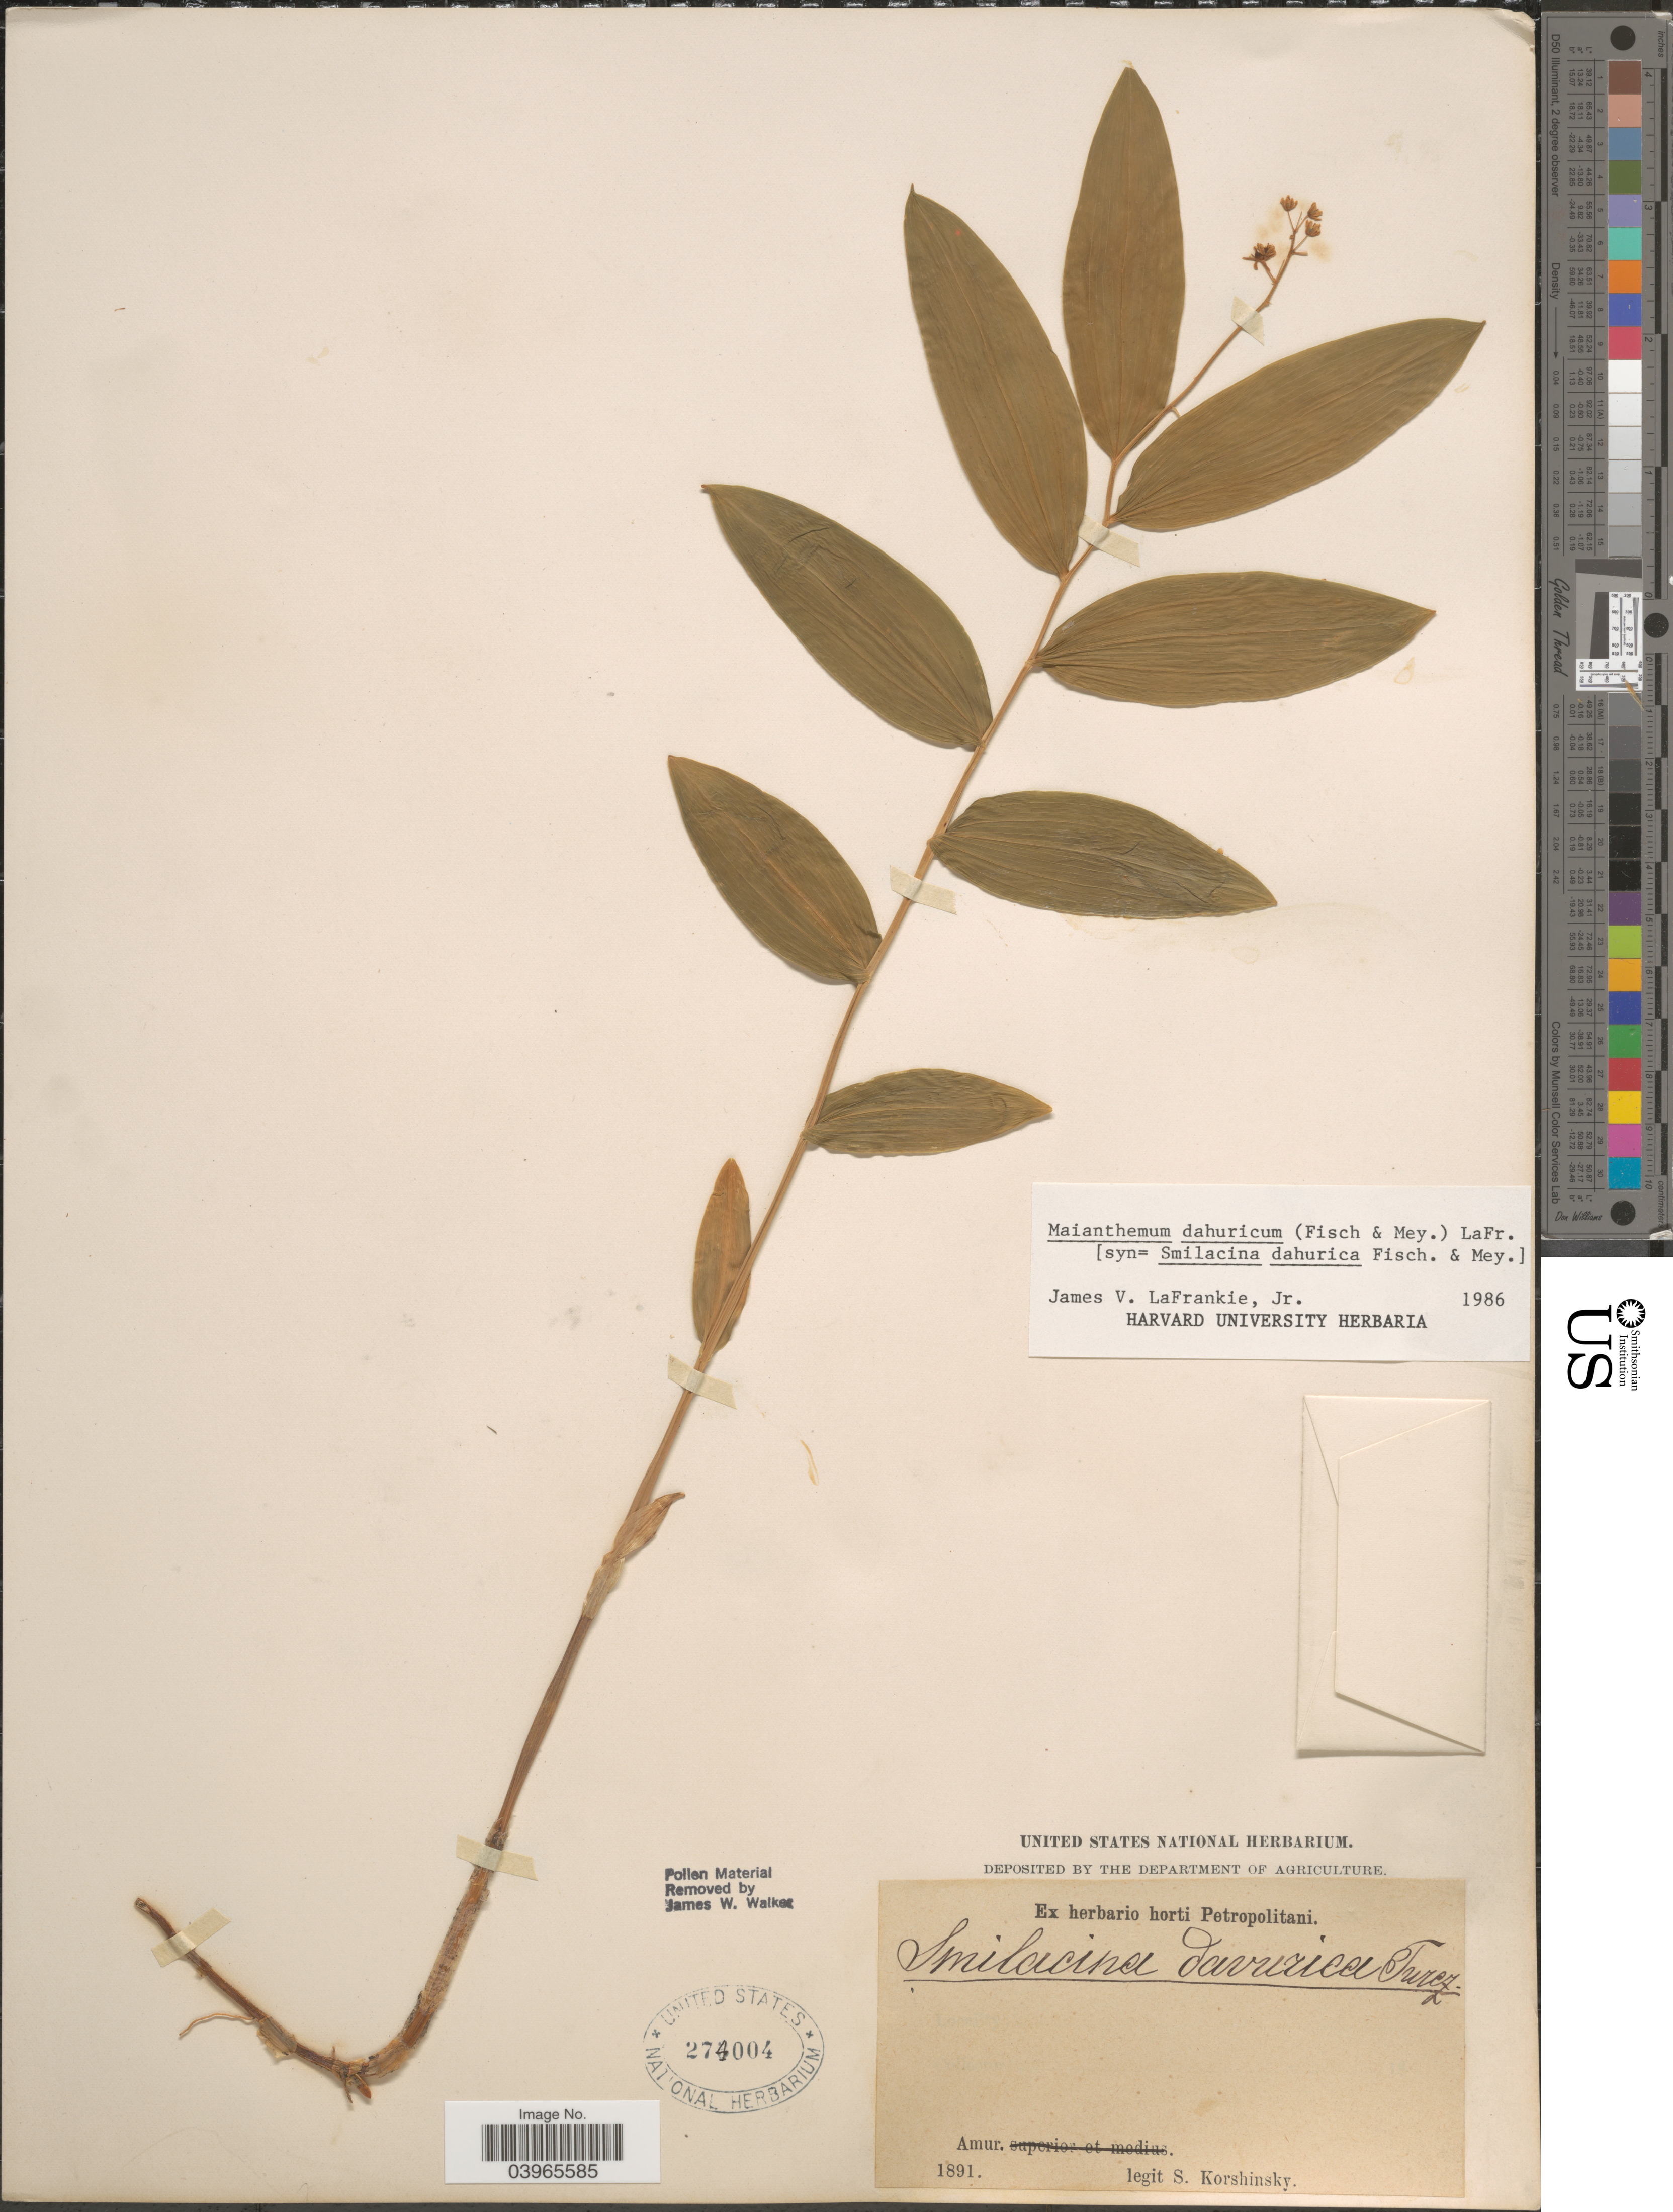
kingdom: Plantae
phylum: Tracheophyta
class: Liliopsida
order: Asparagales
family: Asparagaceae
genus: Maianthemum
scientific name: Maianthemum dahuricum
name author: (Turcz. ex Fisch. & C.A. Mey.) LaFrankie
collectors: S. I. Korshinsky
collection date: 1891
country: Russian Federation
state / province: Amur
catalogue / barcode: US 274004